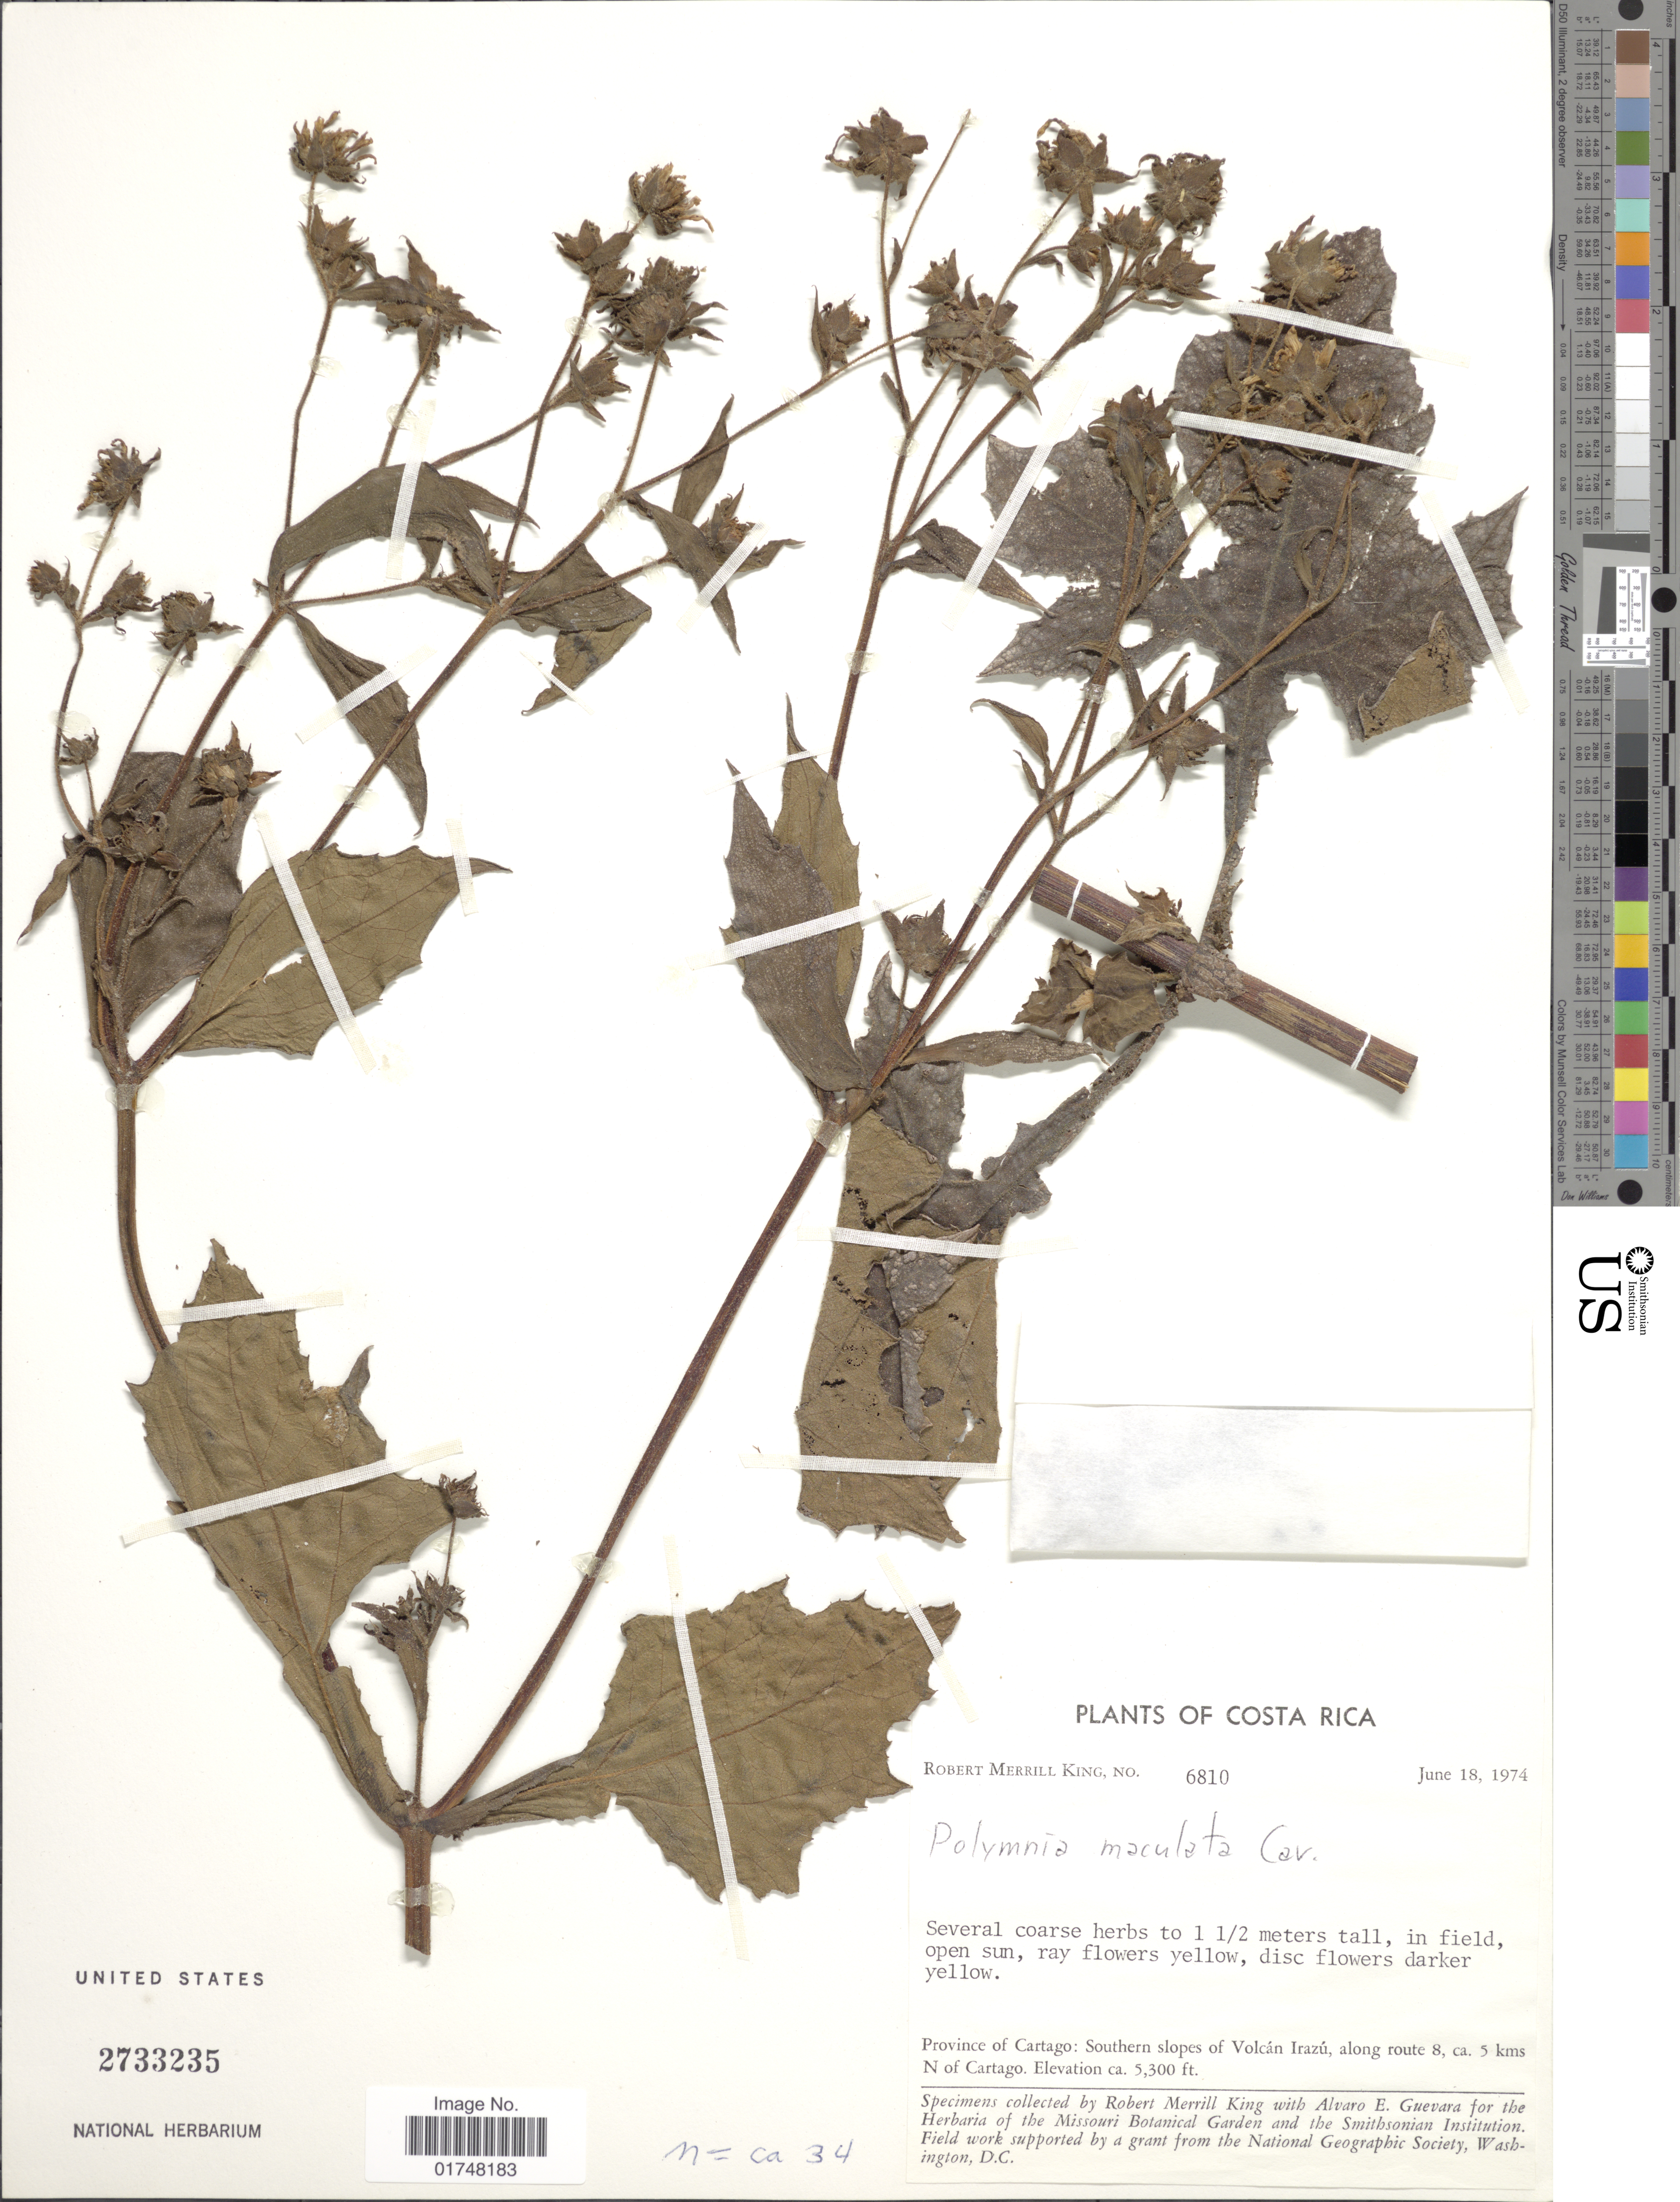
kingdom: Plantae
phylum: Tracheophyta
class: Magnoliopsida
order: Asterales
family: Asteraceae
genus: Smallanthus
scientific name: Smallanthus maculatus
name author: (Cav.) H. Rob.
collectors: R. M. King & A. E. Guevara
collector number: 6810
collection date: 1974-06-18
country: Costa Rica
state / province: Cartago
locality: Southern slopes of Volcan Irazu, along route 8, ca. 5 kms N of Cartago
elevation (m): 1615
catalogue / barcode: US 2733235